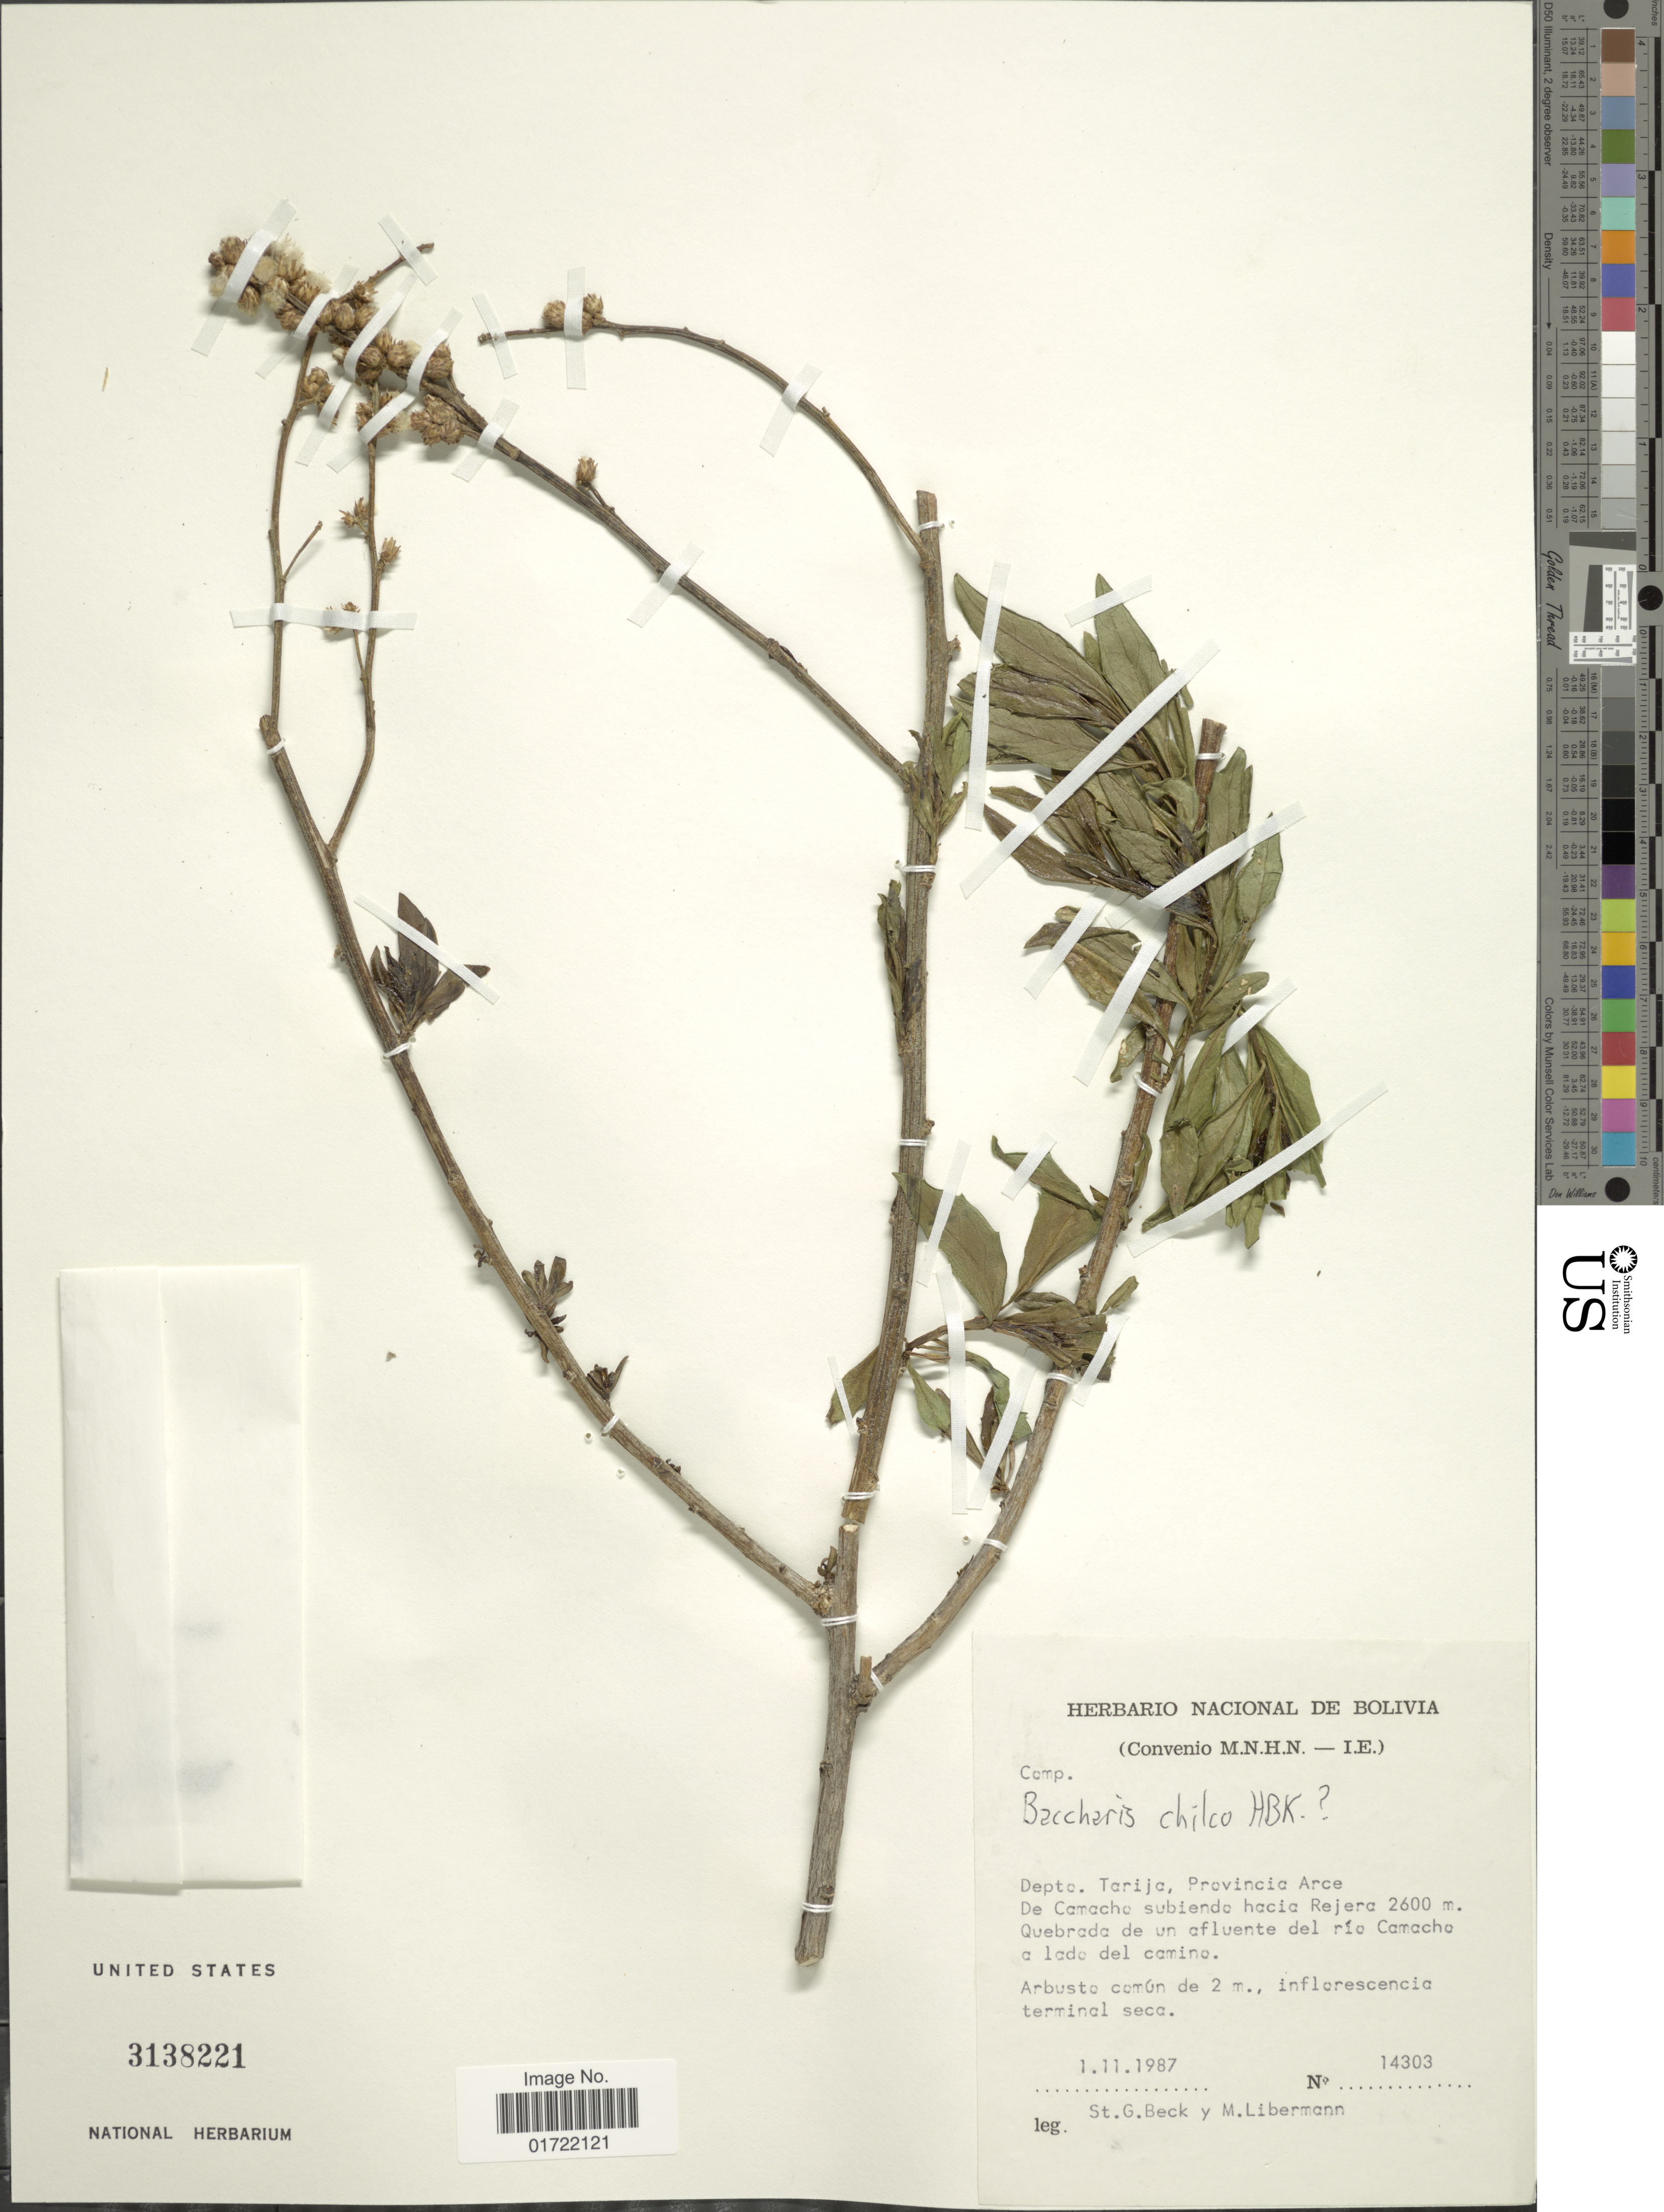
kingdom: Plantae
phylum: Tracheophyta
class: Magnoliopsida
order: Asterales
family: Asteraceae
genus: Baccharis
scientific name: Baccharis chilco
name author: Kunth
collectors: S. G. Beck & M. Libermann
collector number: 14303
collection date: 1987-11-01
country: Bolivia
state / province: Tarija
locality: Provincia Arce, De Camacho subienda hacia Rejera, Quebrada de un afluente del rio Camacho a lado del camino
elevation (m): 2600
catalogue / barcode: US 3138221